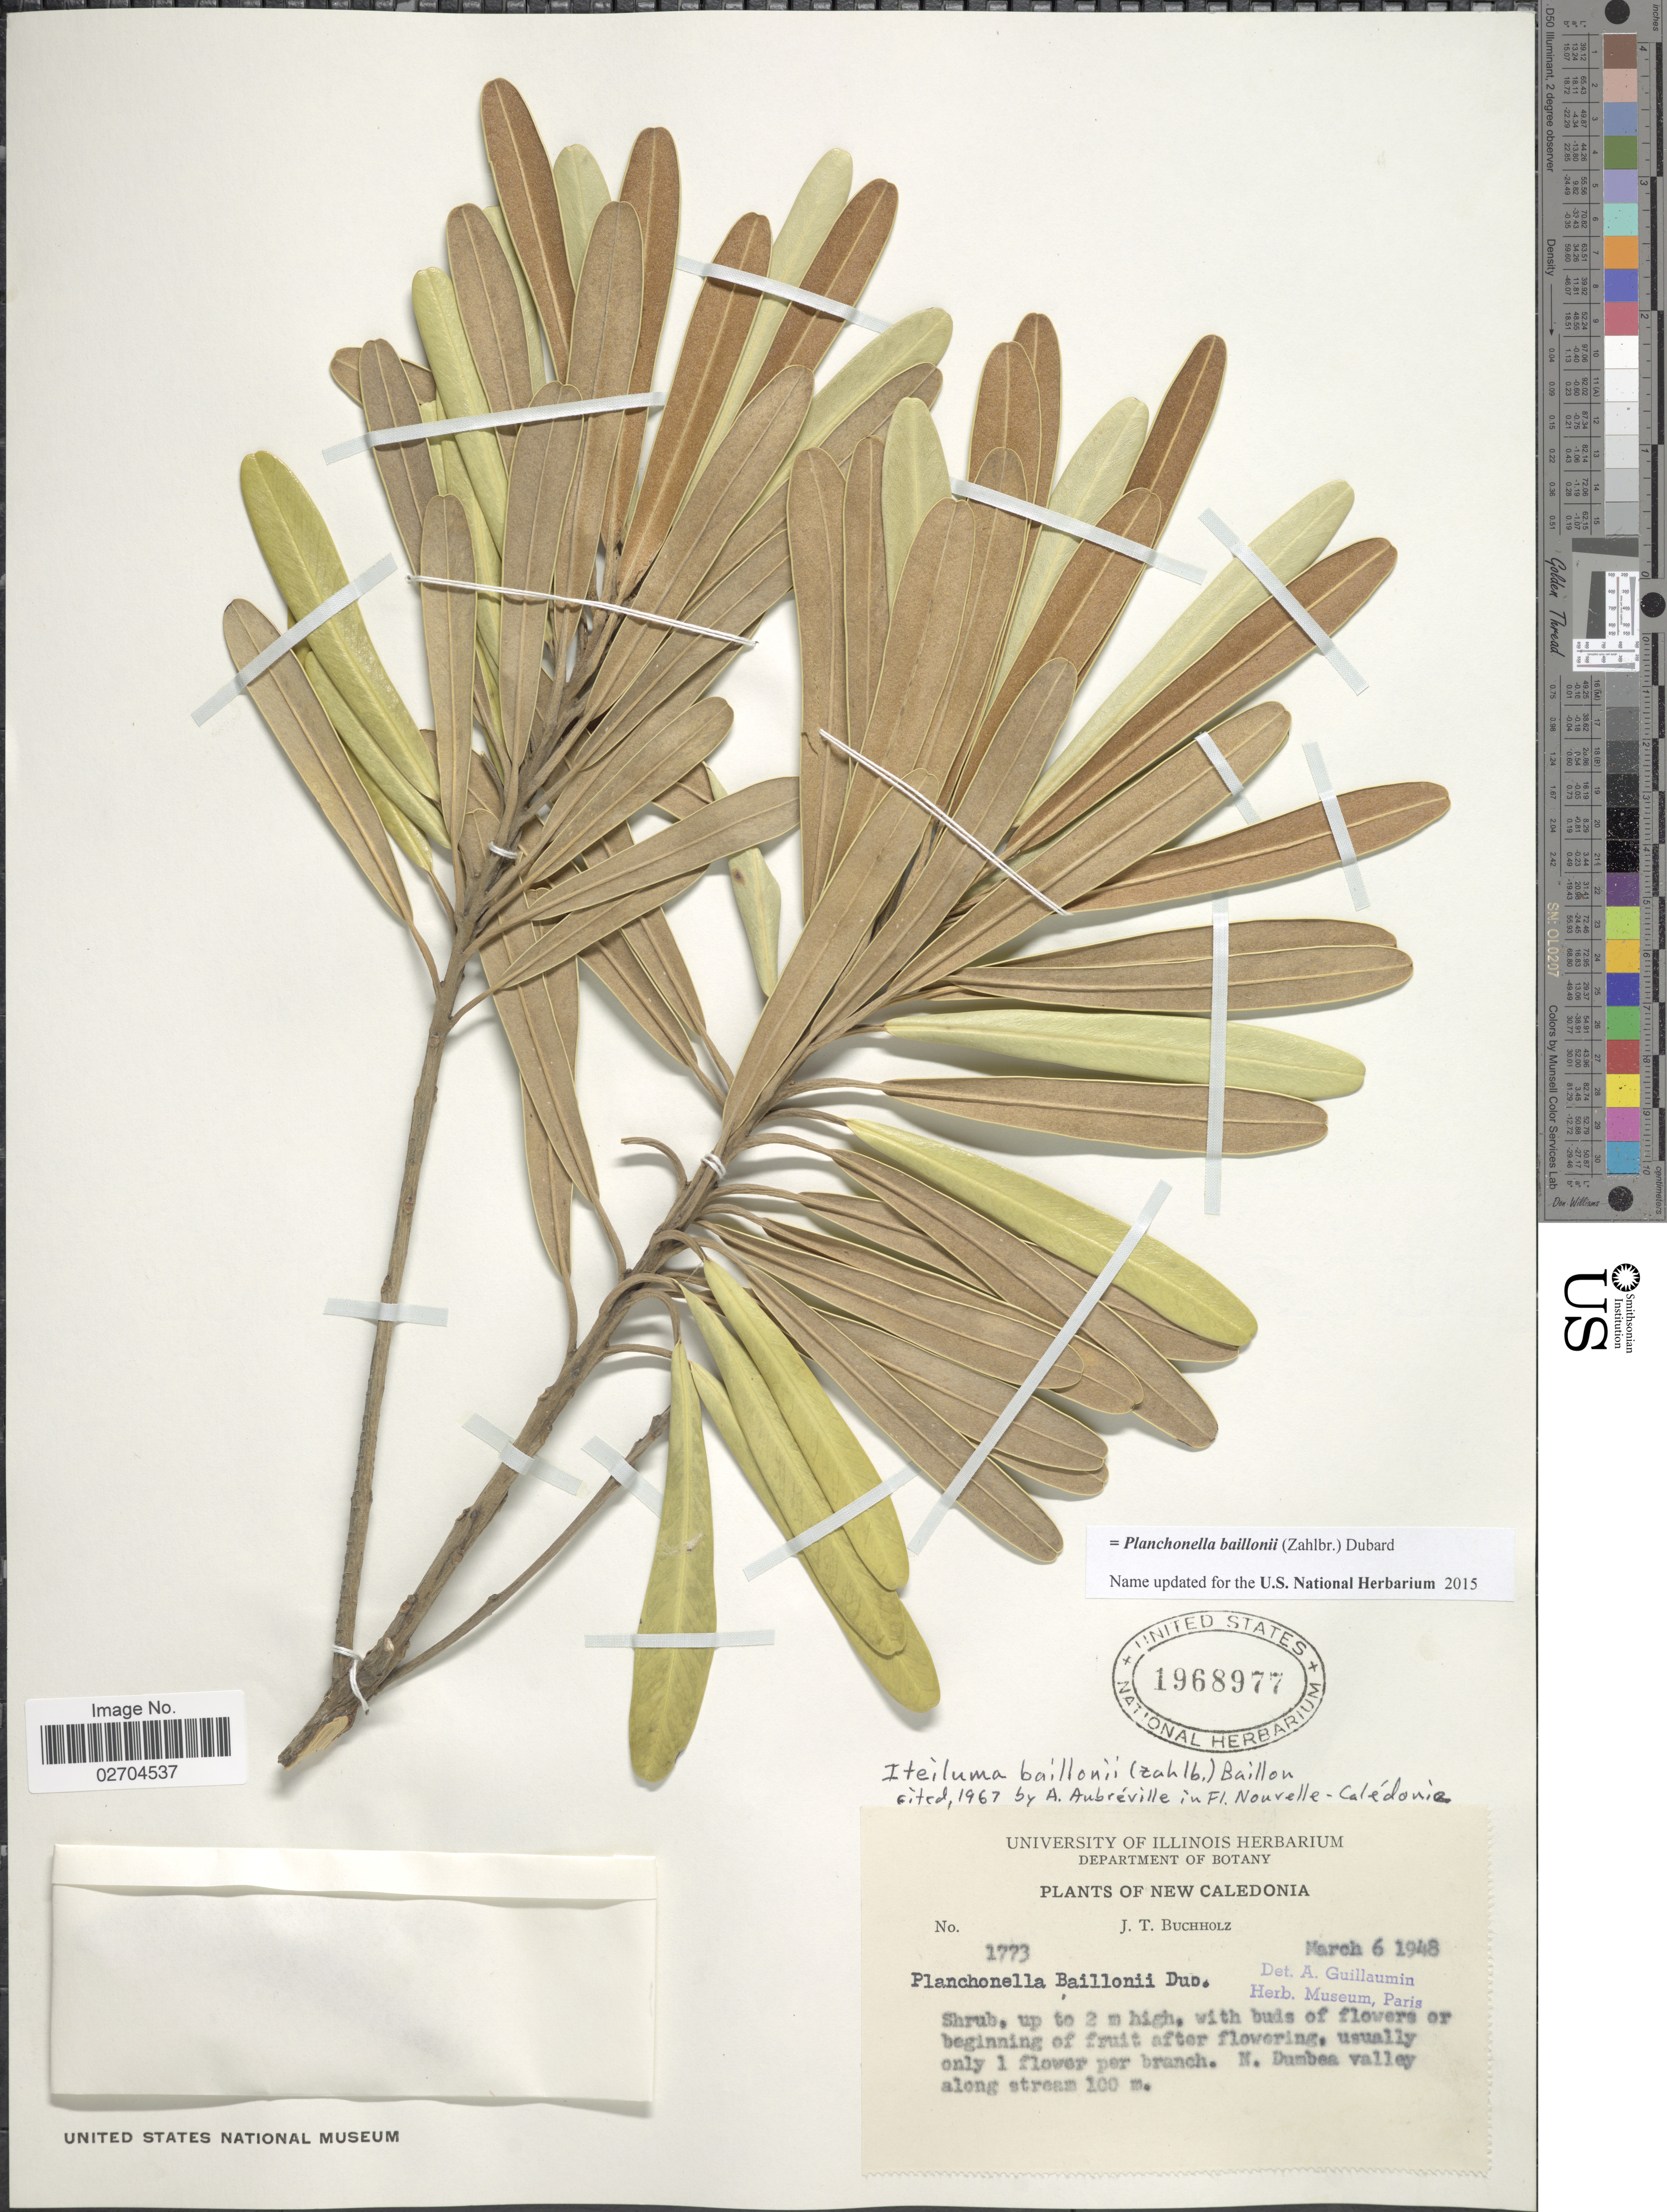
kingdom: Plantae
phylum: Tracheophyta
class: Magnoliopsida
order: Ericales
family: Sapotaceae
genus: Planchonella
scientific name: Planchonella baillonii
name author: (Zahlbr.) Dubard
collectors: J. T. Buchholz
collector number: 1773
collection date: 1948-03-06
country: New Caledonia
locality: N. Dumbea valley along stream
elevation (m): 100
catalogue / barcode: US 1968977